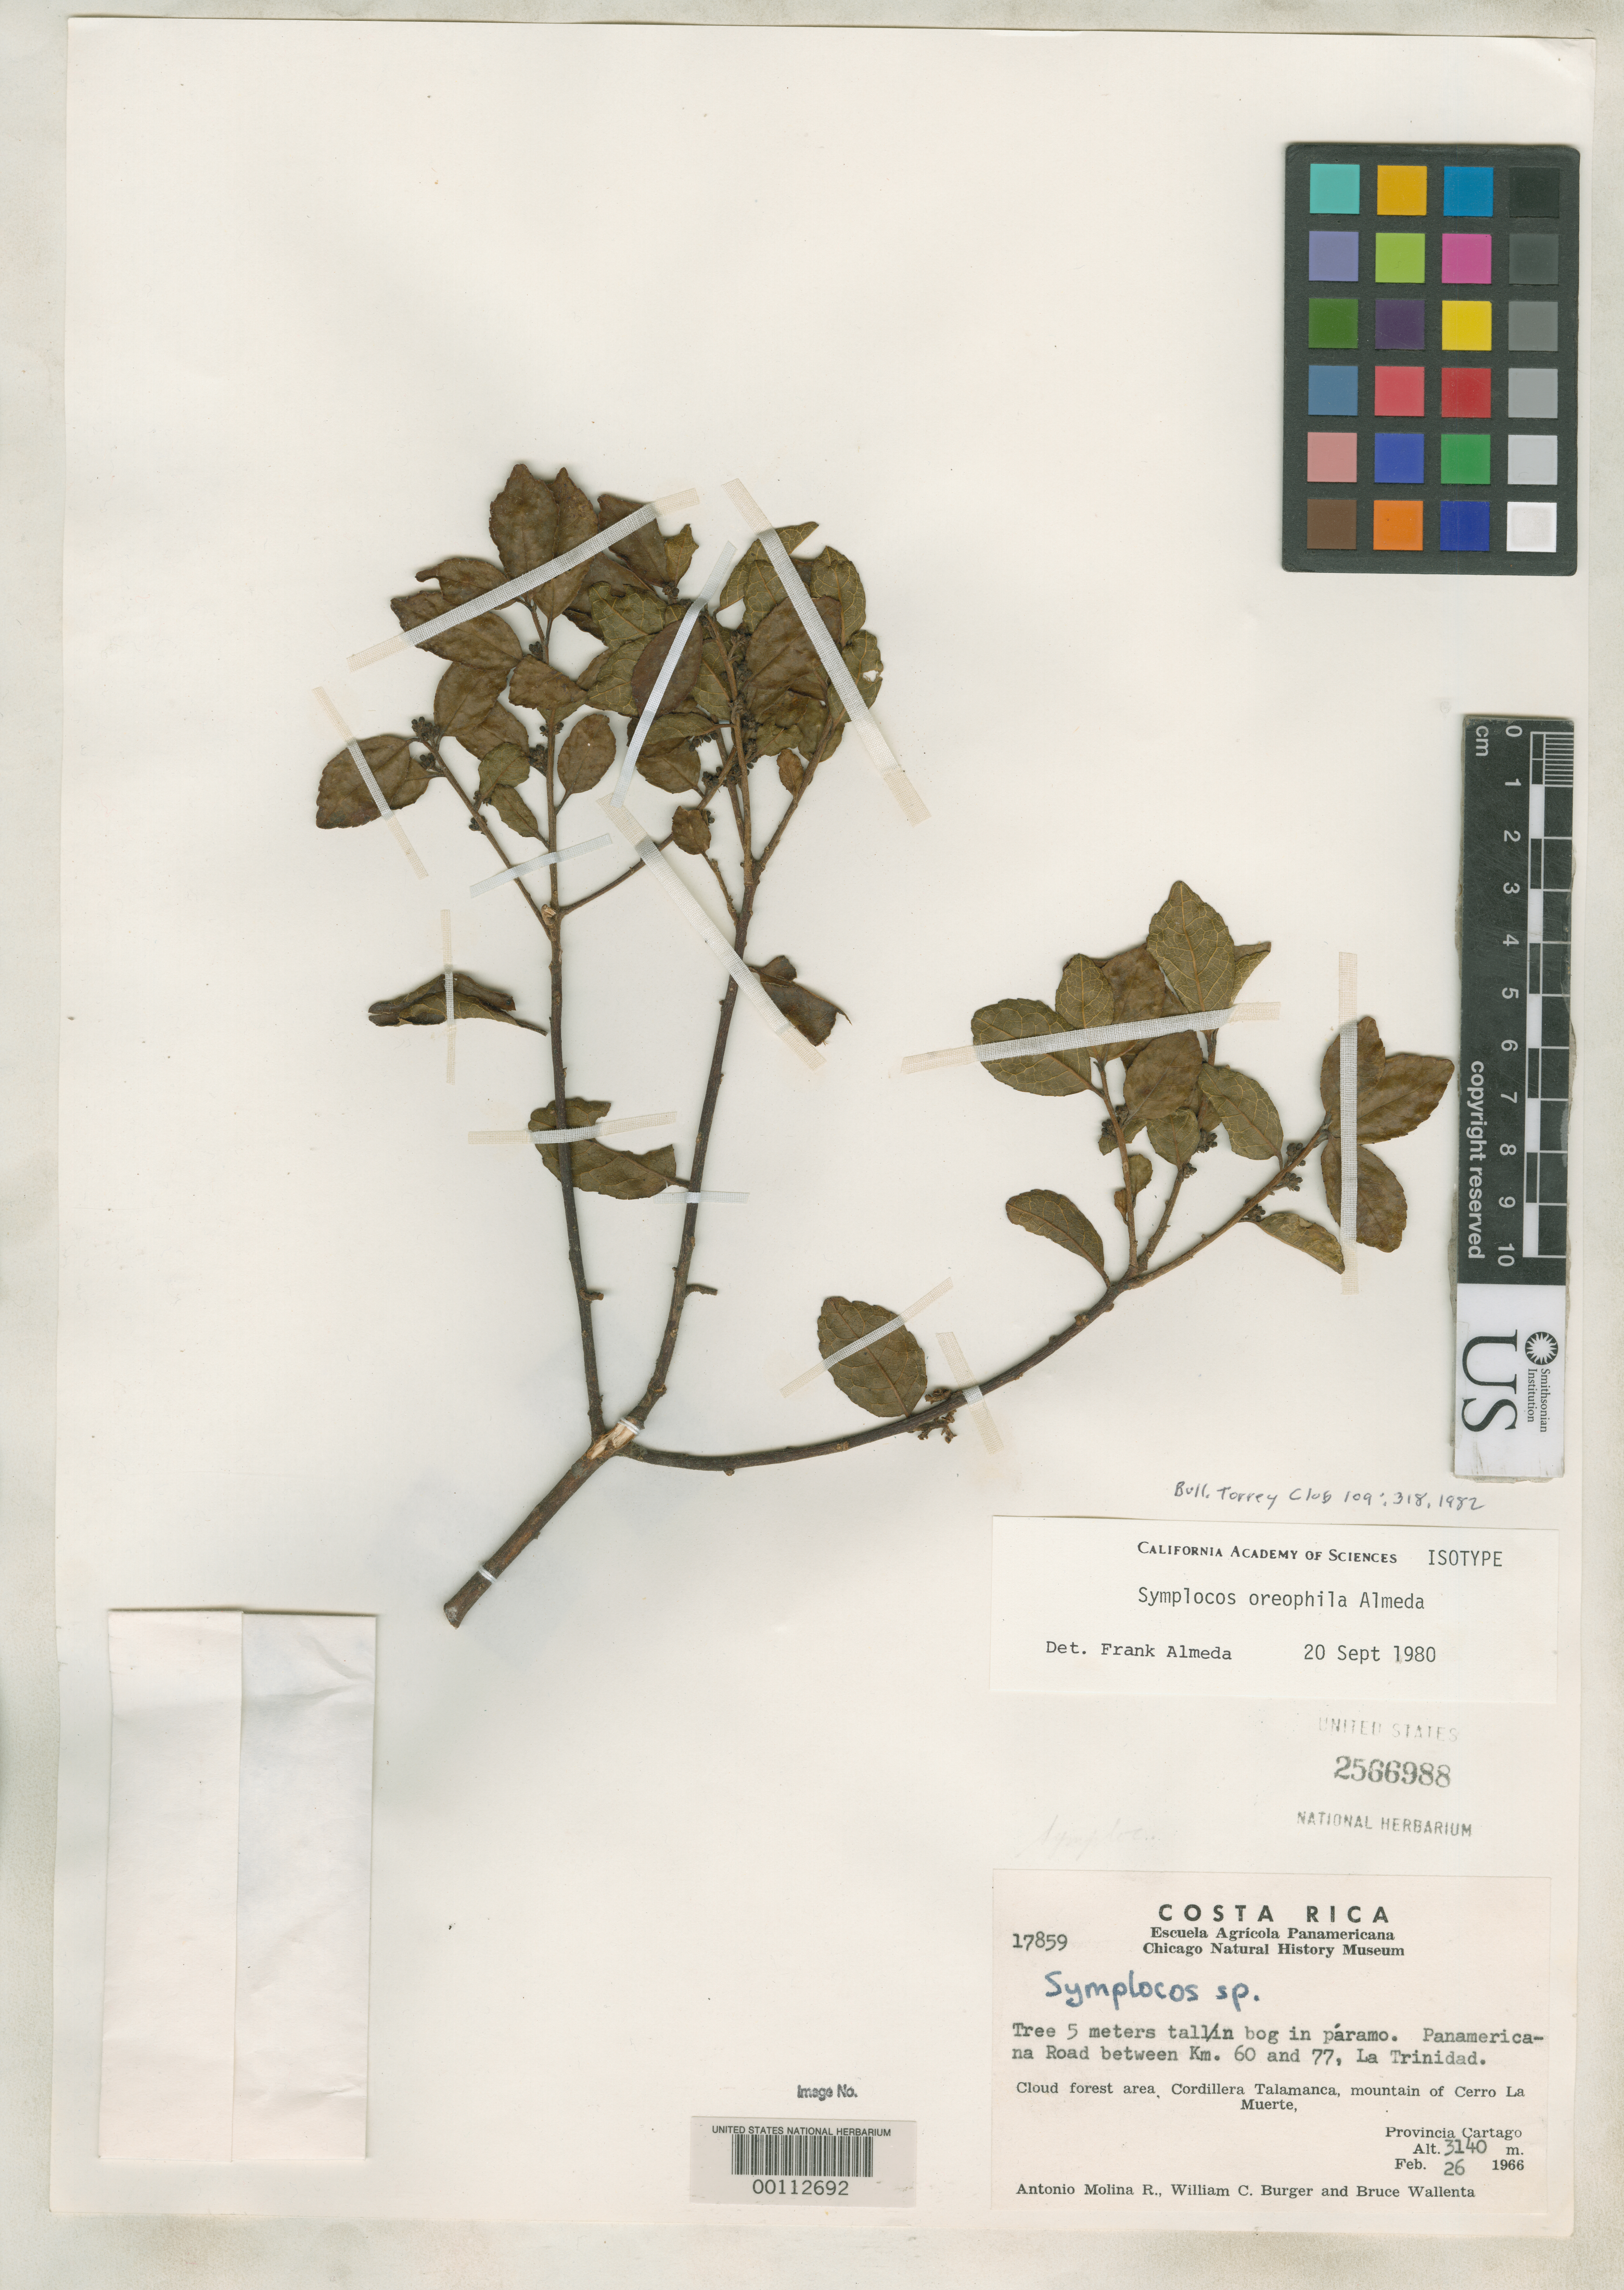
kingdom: Plantae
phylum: Tracheophyta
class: Magnoliopsida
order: Ericales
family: Symplocaceae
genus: Symplocos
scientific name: Symplocos oreophila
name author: Almeda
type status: Isotype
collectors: A. Molina R.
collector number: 17859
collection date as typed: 26 Feb 1966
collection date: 1966-02-26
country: Costa Rica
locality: Cordillera Talamanca, mountain of Cerro La Muerte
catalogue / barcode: US 2566988